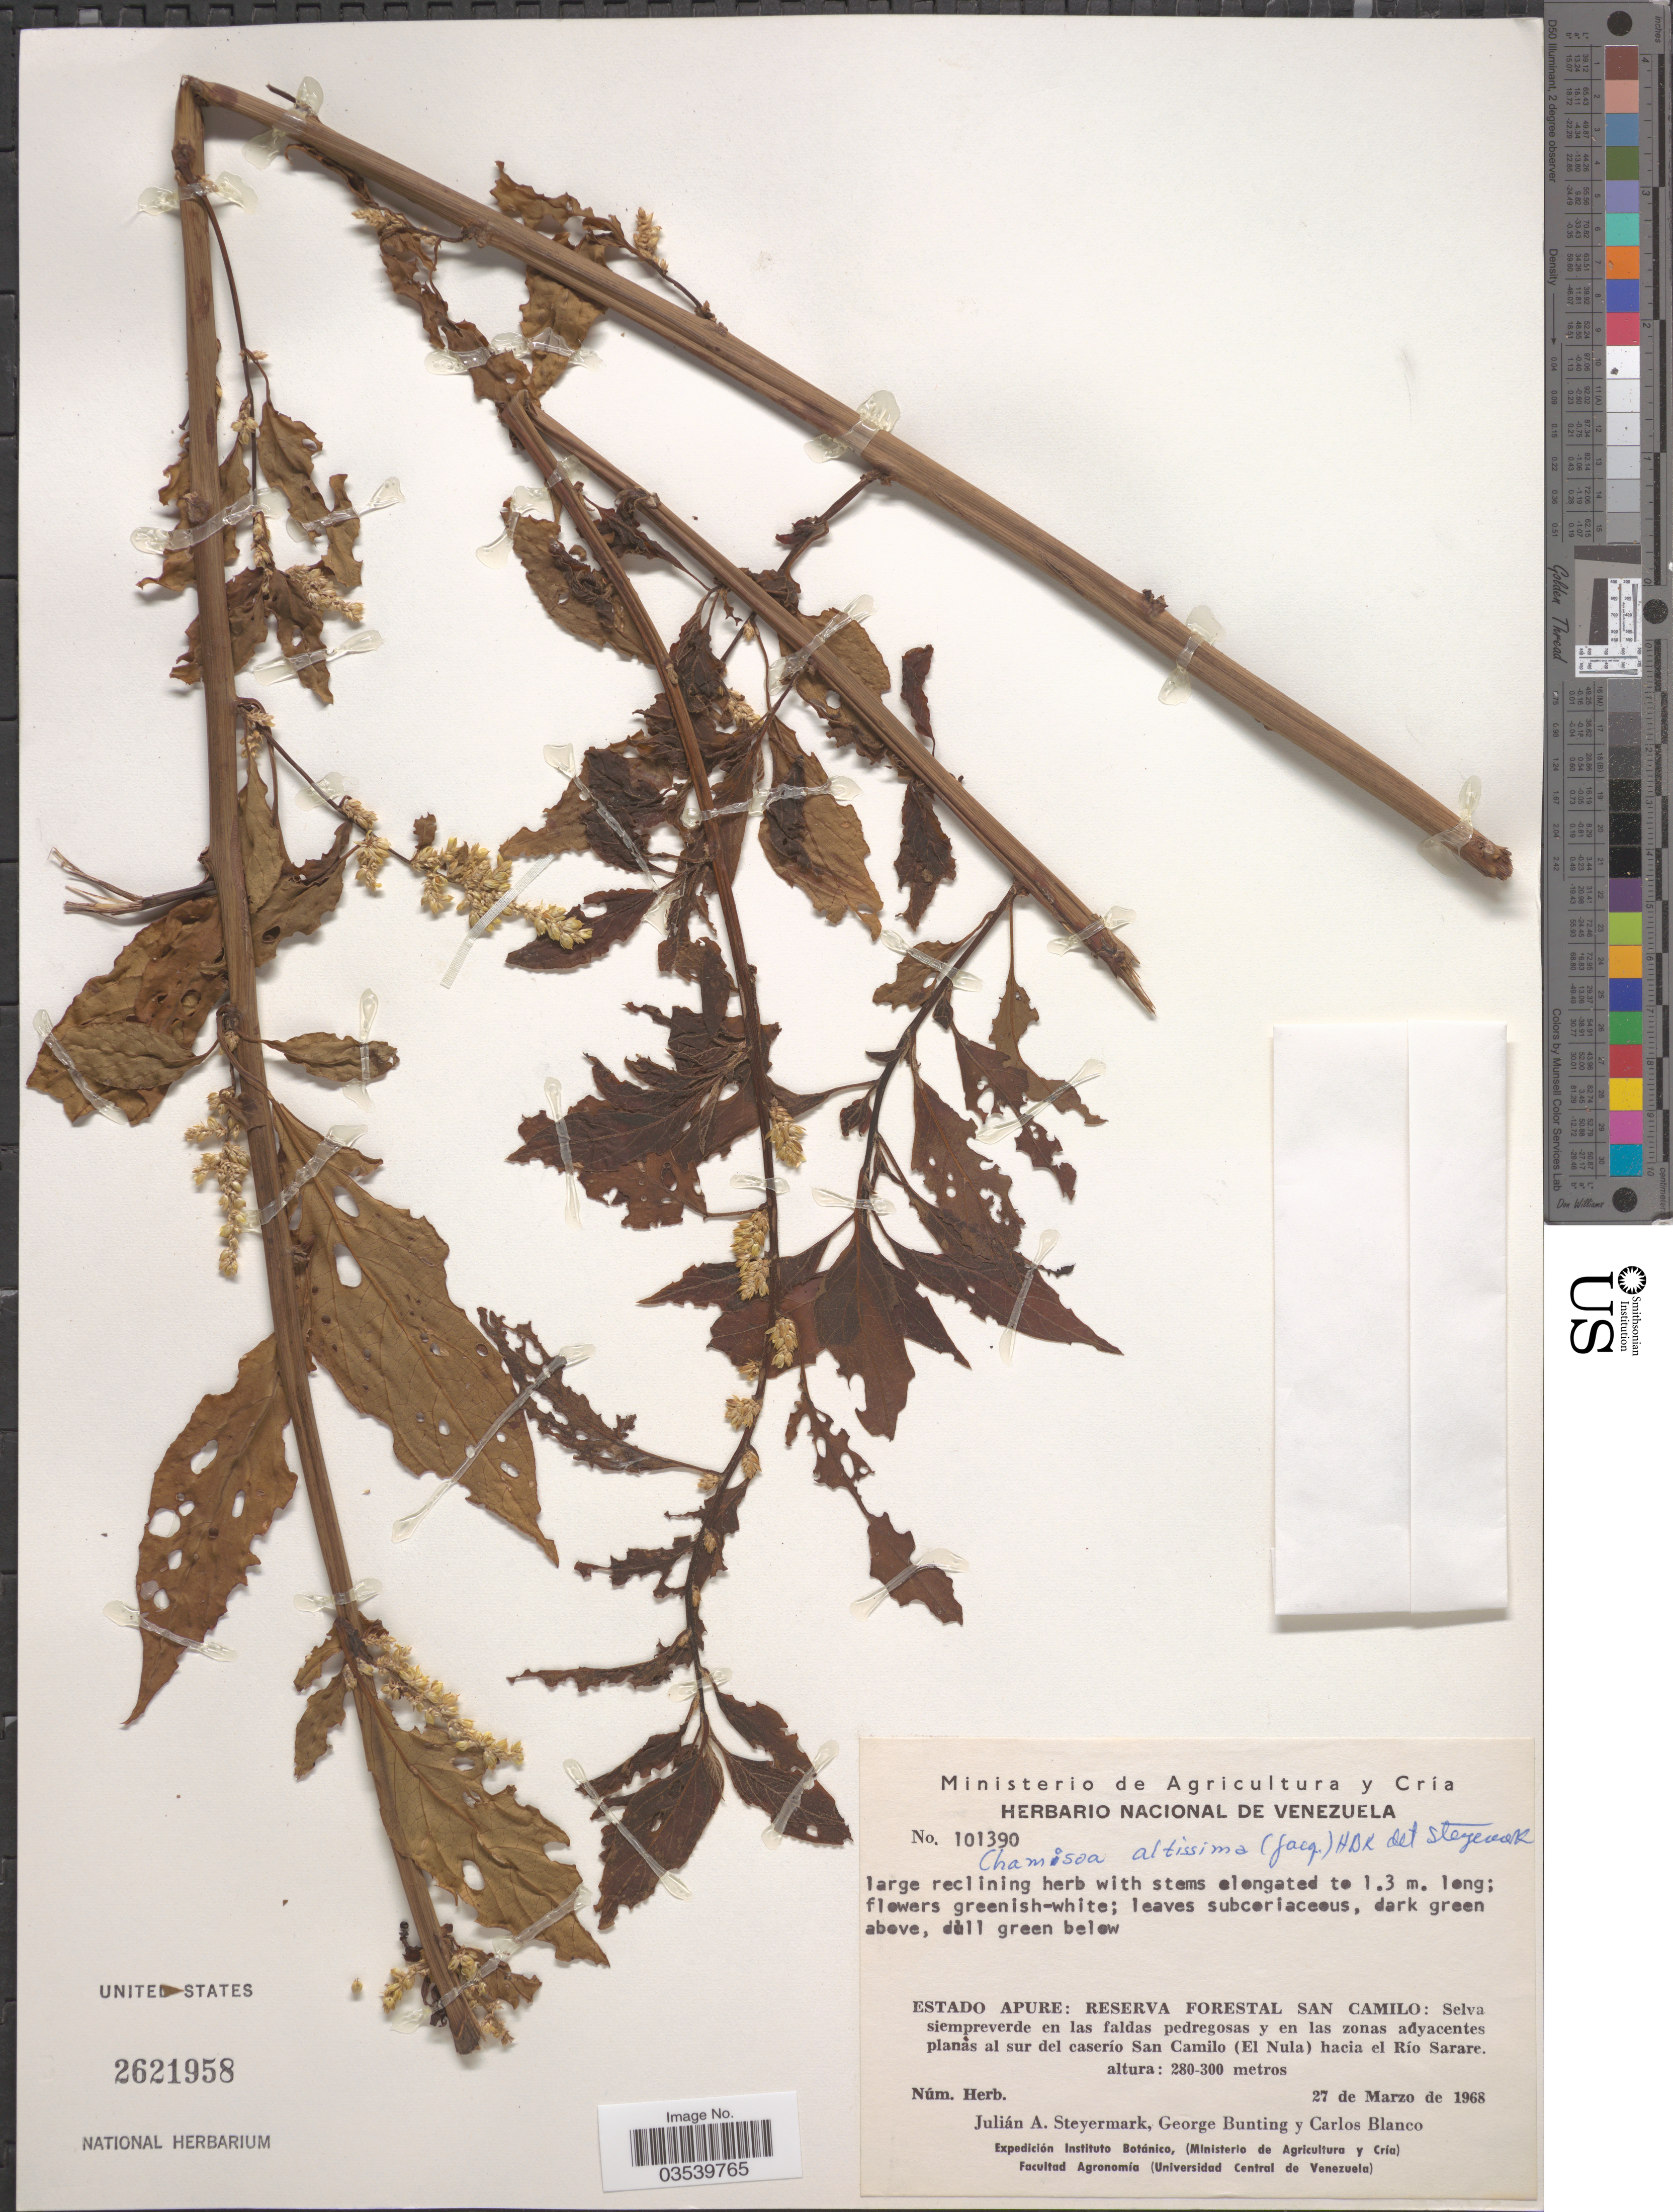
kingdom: Plantae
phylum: Tracheophyta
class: Magnoliopsida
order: Caryophyllales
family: Amaranthaceae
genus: Chamissoa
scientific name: Chamissoa altissima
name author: (Jacq.) Kunth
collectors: J. Steyermark, G. S. Bunting & C. Blanco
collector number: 101390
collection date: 1968-03-27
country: Venezuela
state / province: Apure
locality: Reserva Forestal San Camilo: Selva siempreverde en las faldas pedregosas y en las zonas adyacentes planas al sur del caserío San Camilo (El Nulo) hacia el Río Sarare.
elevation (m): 280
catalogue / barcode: US 2621958